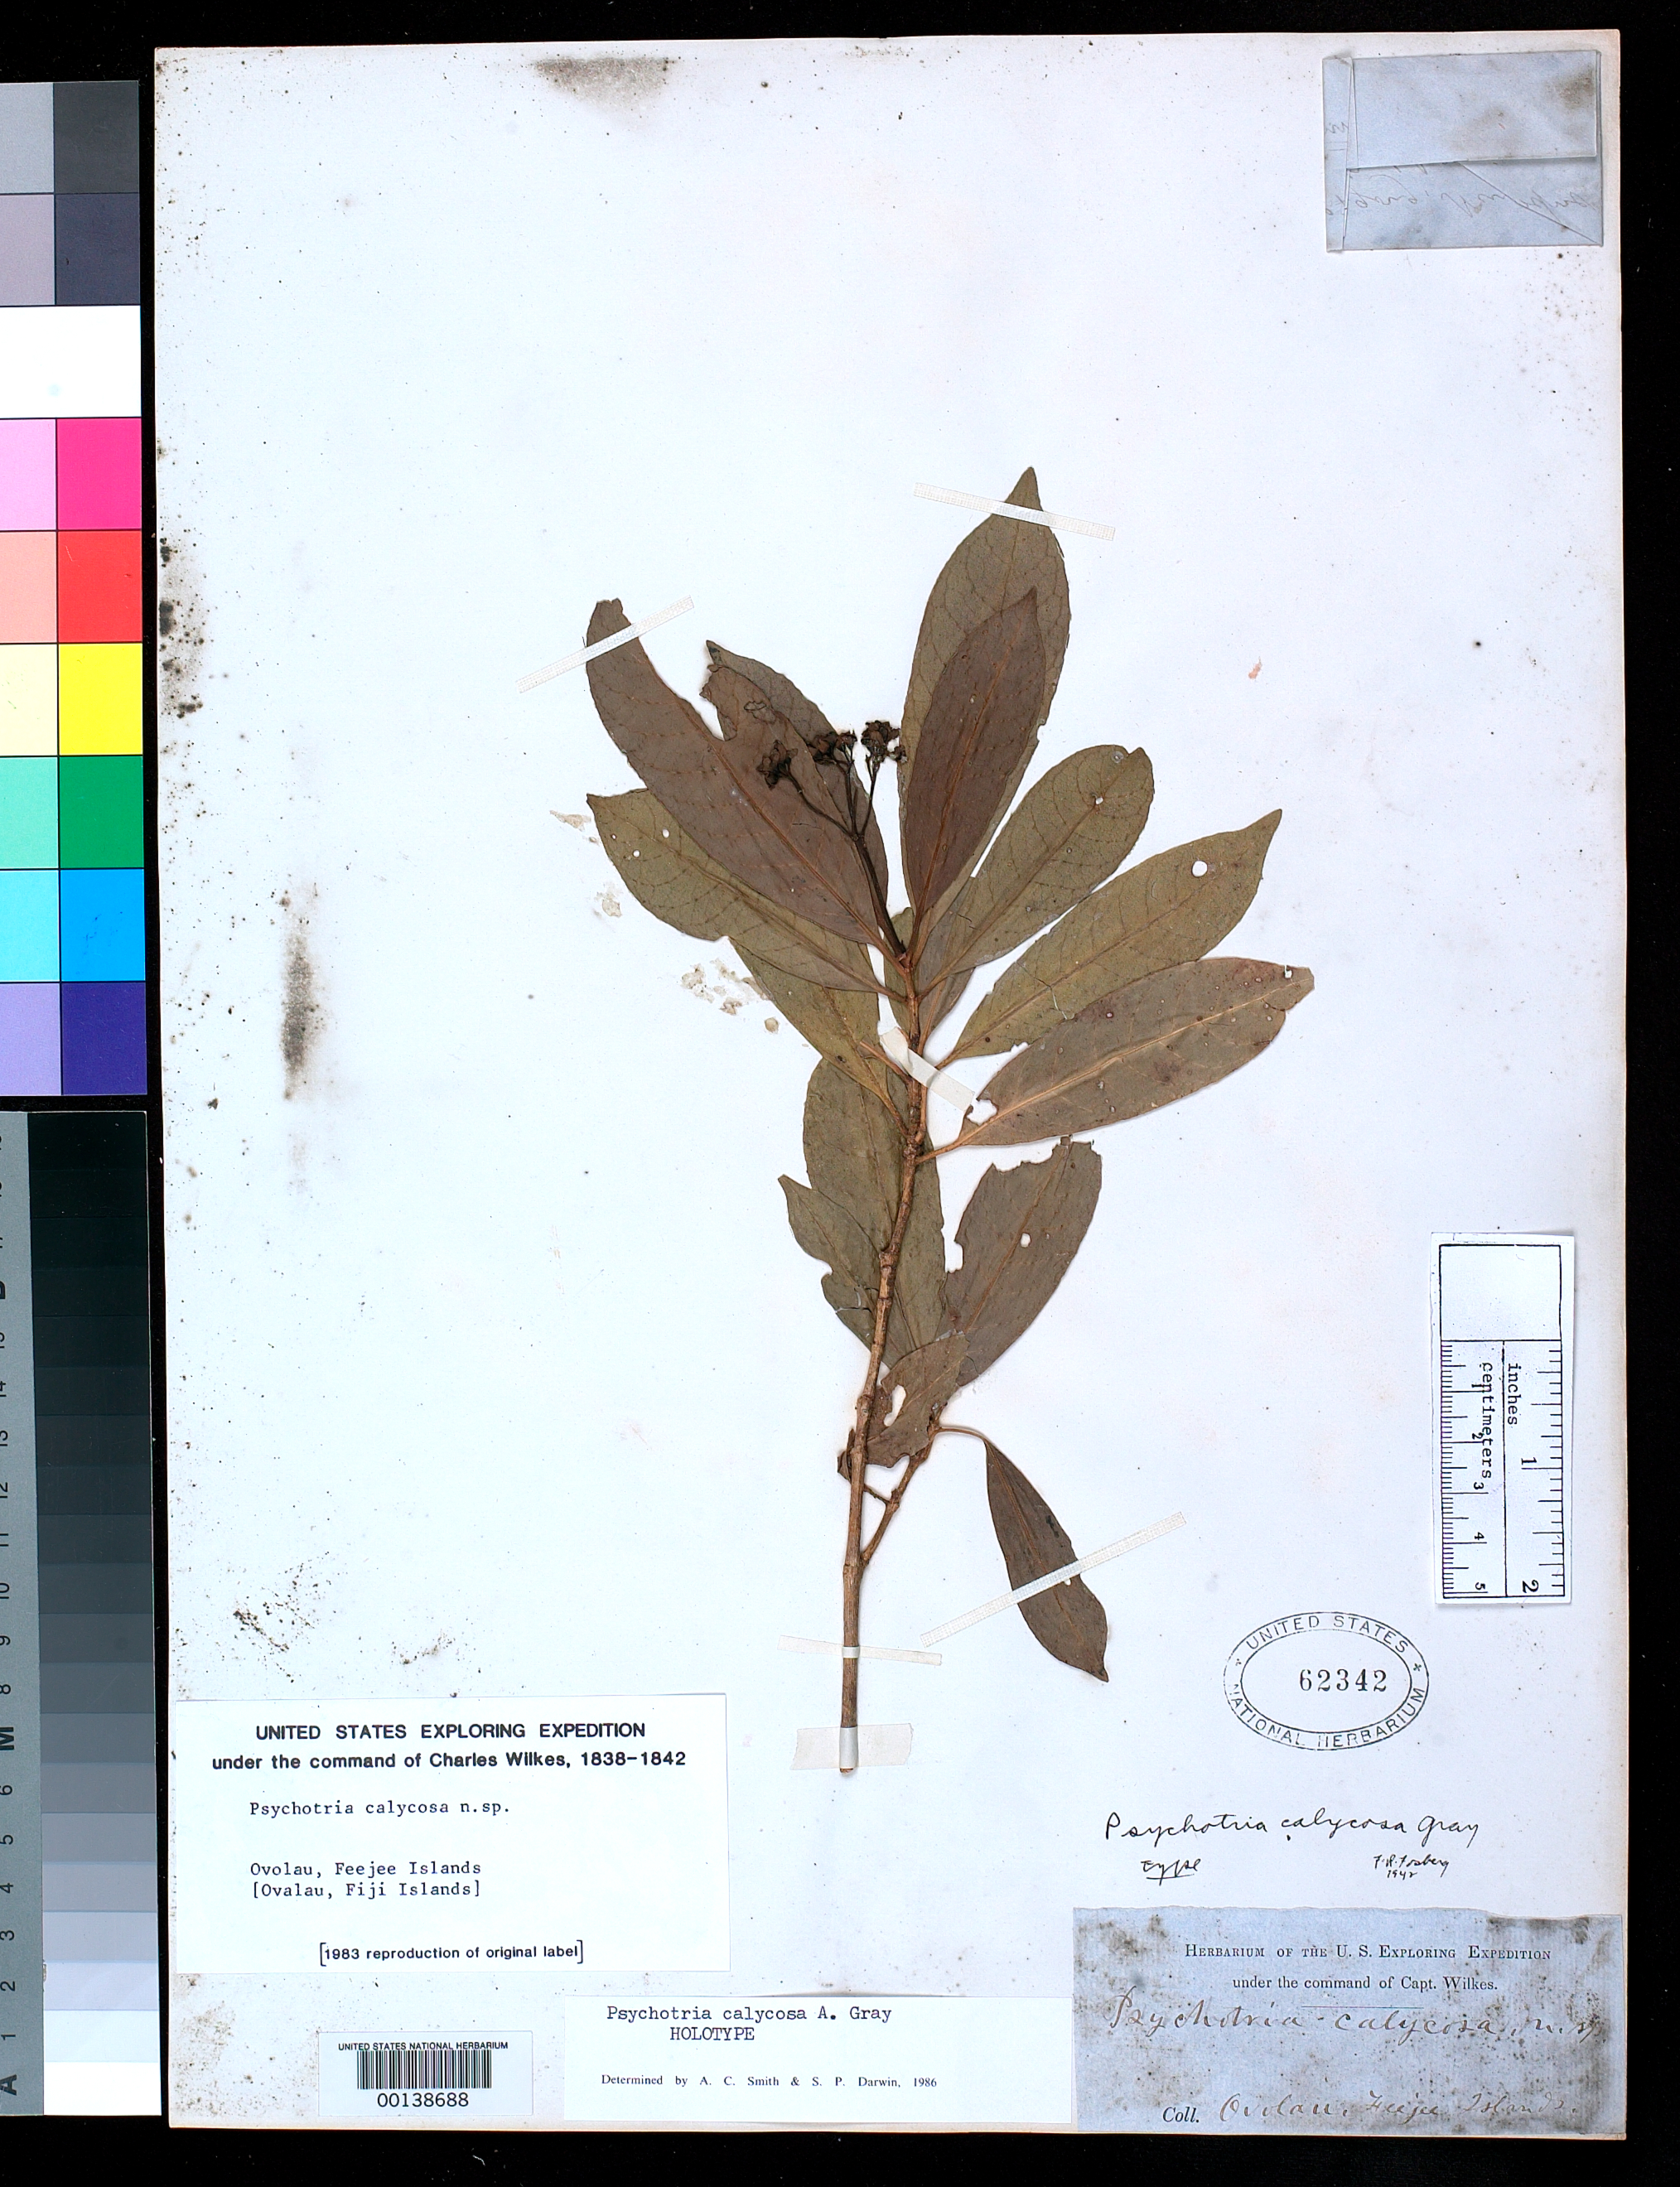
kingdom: Plantae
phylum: Tracheophyta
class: Magnoliopsida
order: Gentianales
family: Rubiaceae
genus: Psychotria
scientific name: Psychotria calycosa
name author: A. Gray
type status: Holotype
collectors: Wilkes Explor. Exped.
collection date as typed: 1838 to -- --- 1842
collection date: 1838/1842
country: Fiji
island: Ovalau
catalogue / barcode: US 62342